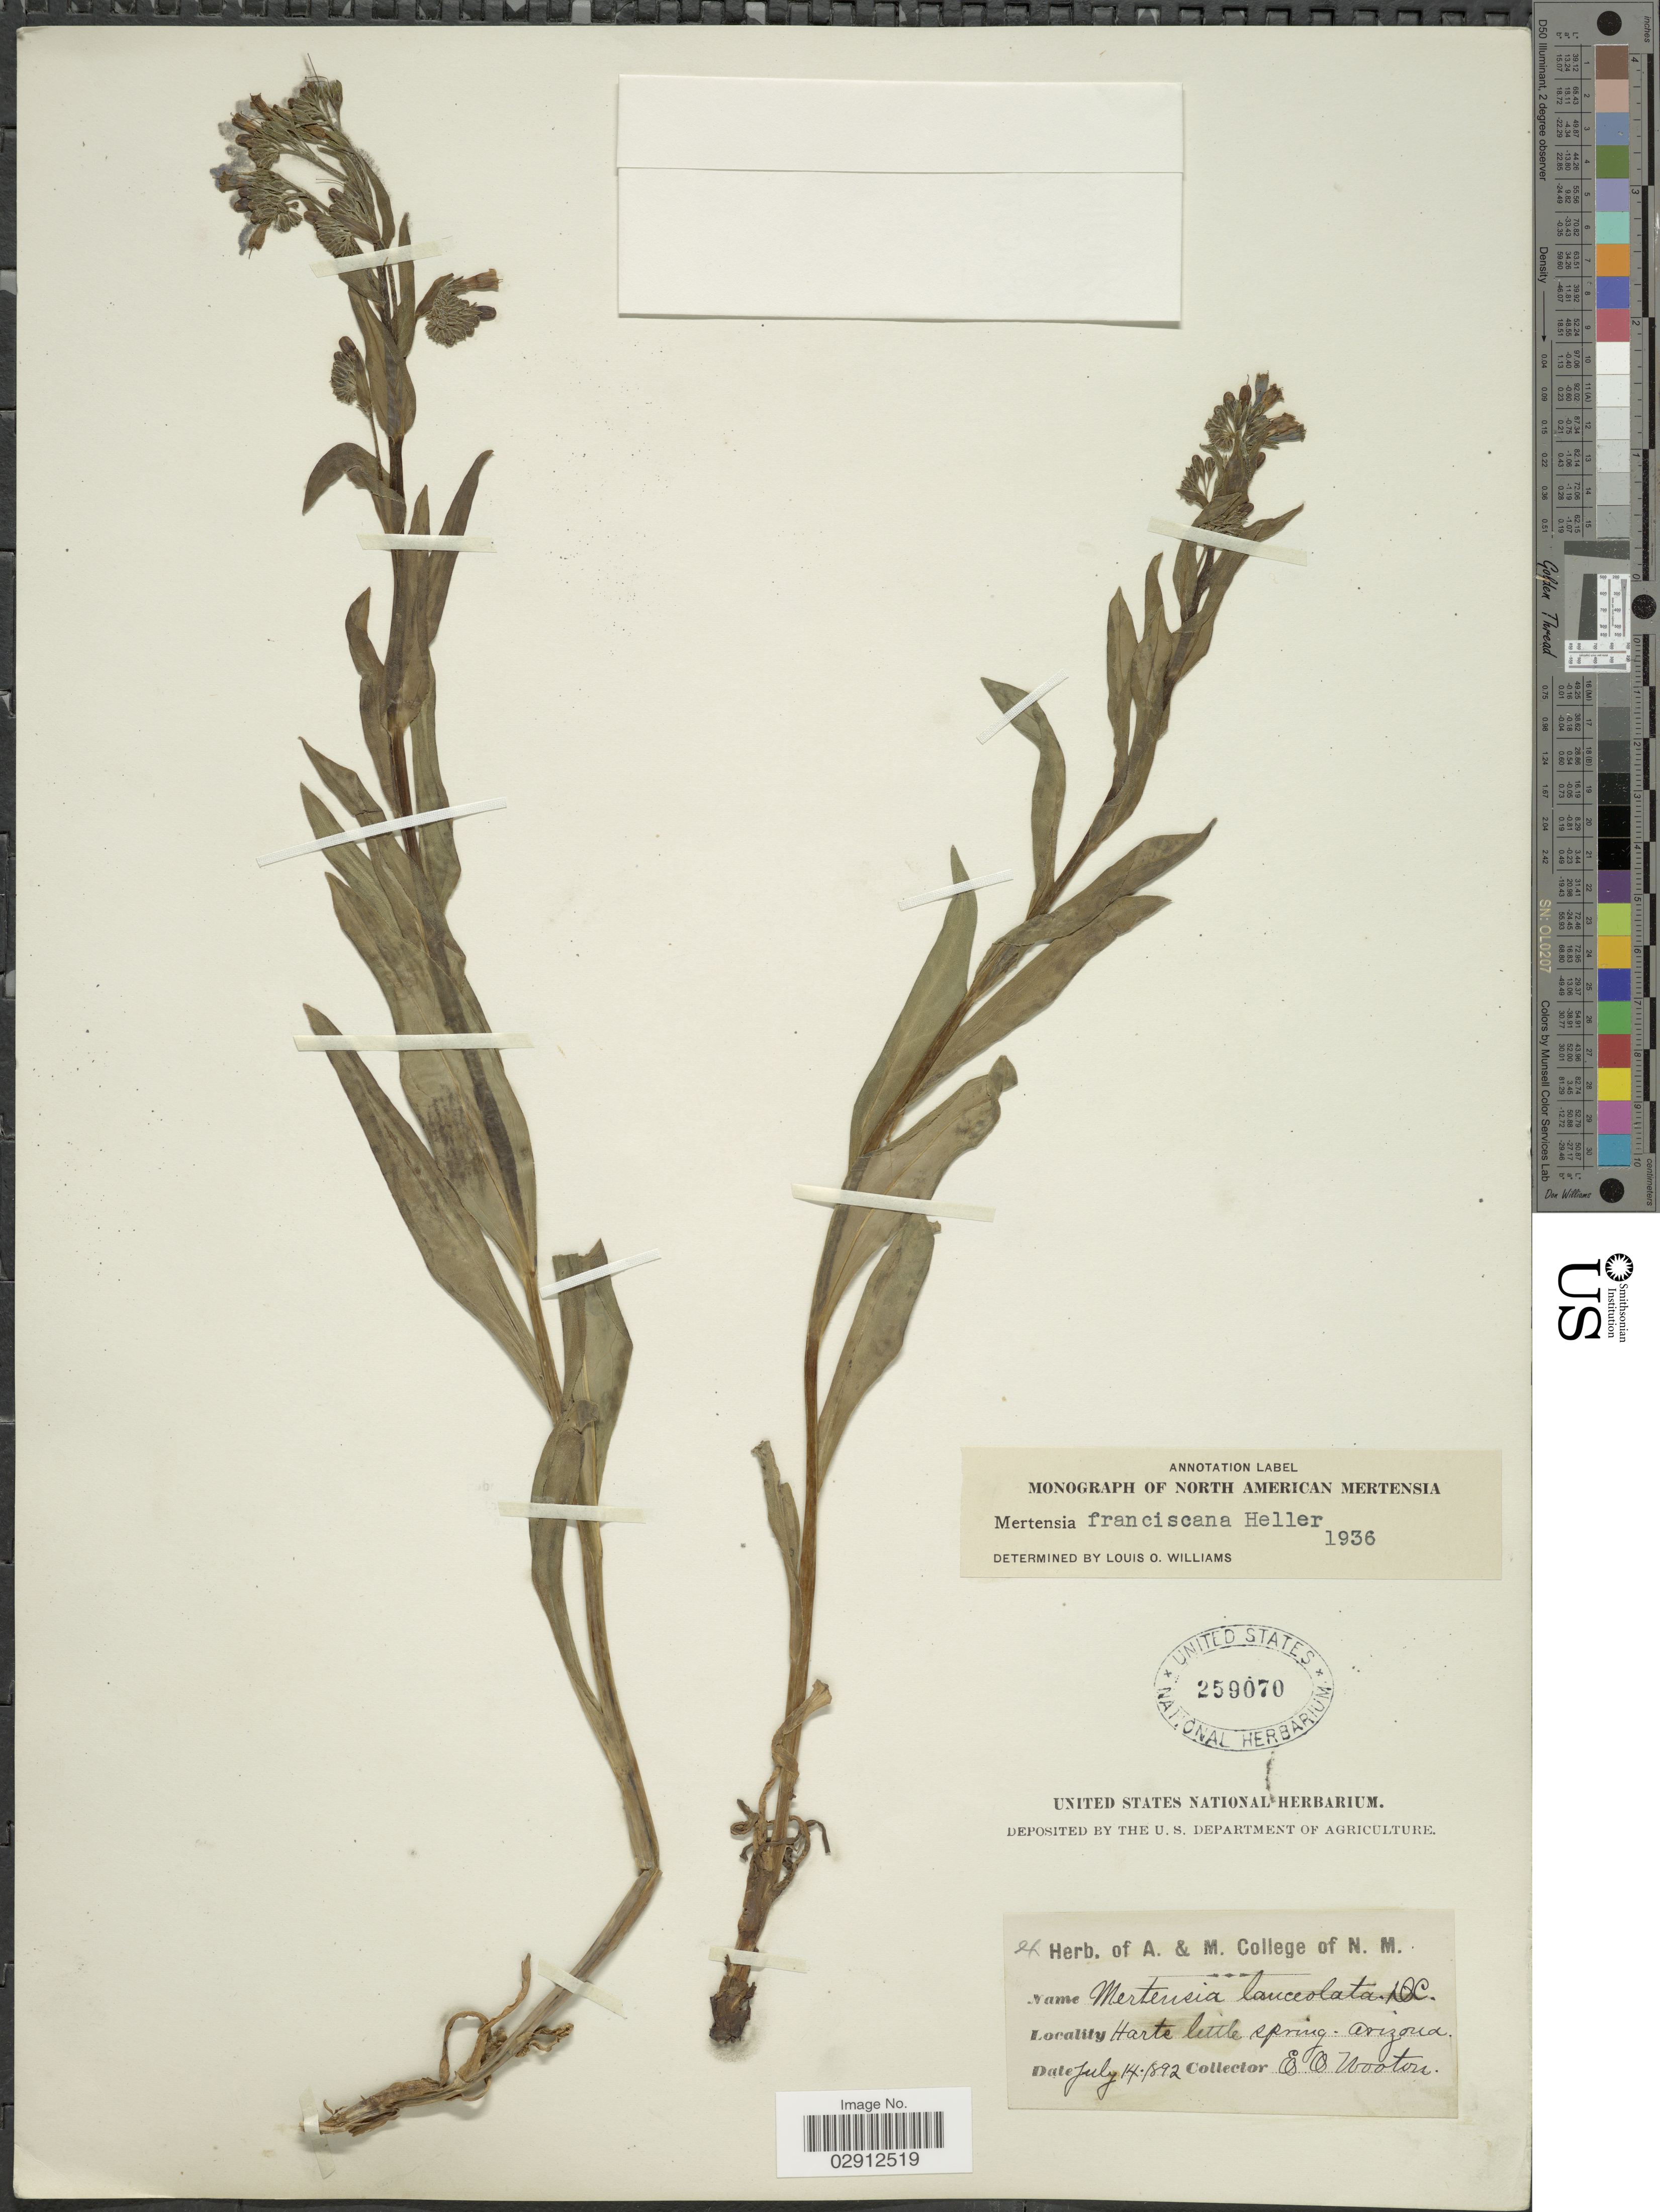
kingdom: Plantae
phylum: Tracheophyta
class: Magnoliopsida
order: Boraginales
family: Boraginaceae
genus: Mertensia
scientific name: Mertensia franciscana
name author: A. Heller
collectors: E. O. Wooton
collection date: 1892-07-14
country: United States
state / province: Arizona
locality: Harts Little Spring, Arizona.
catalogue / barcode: US 259070